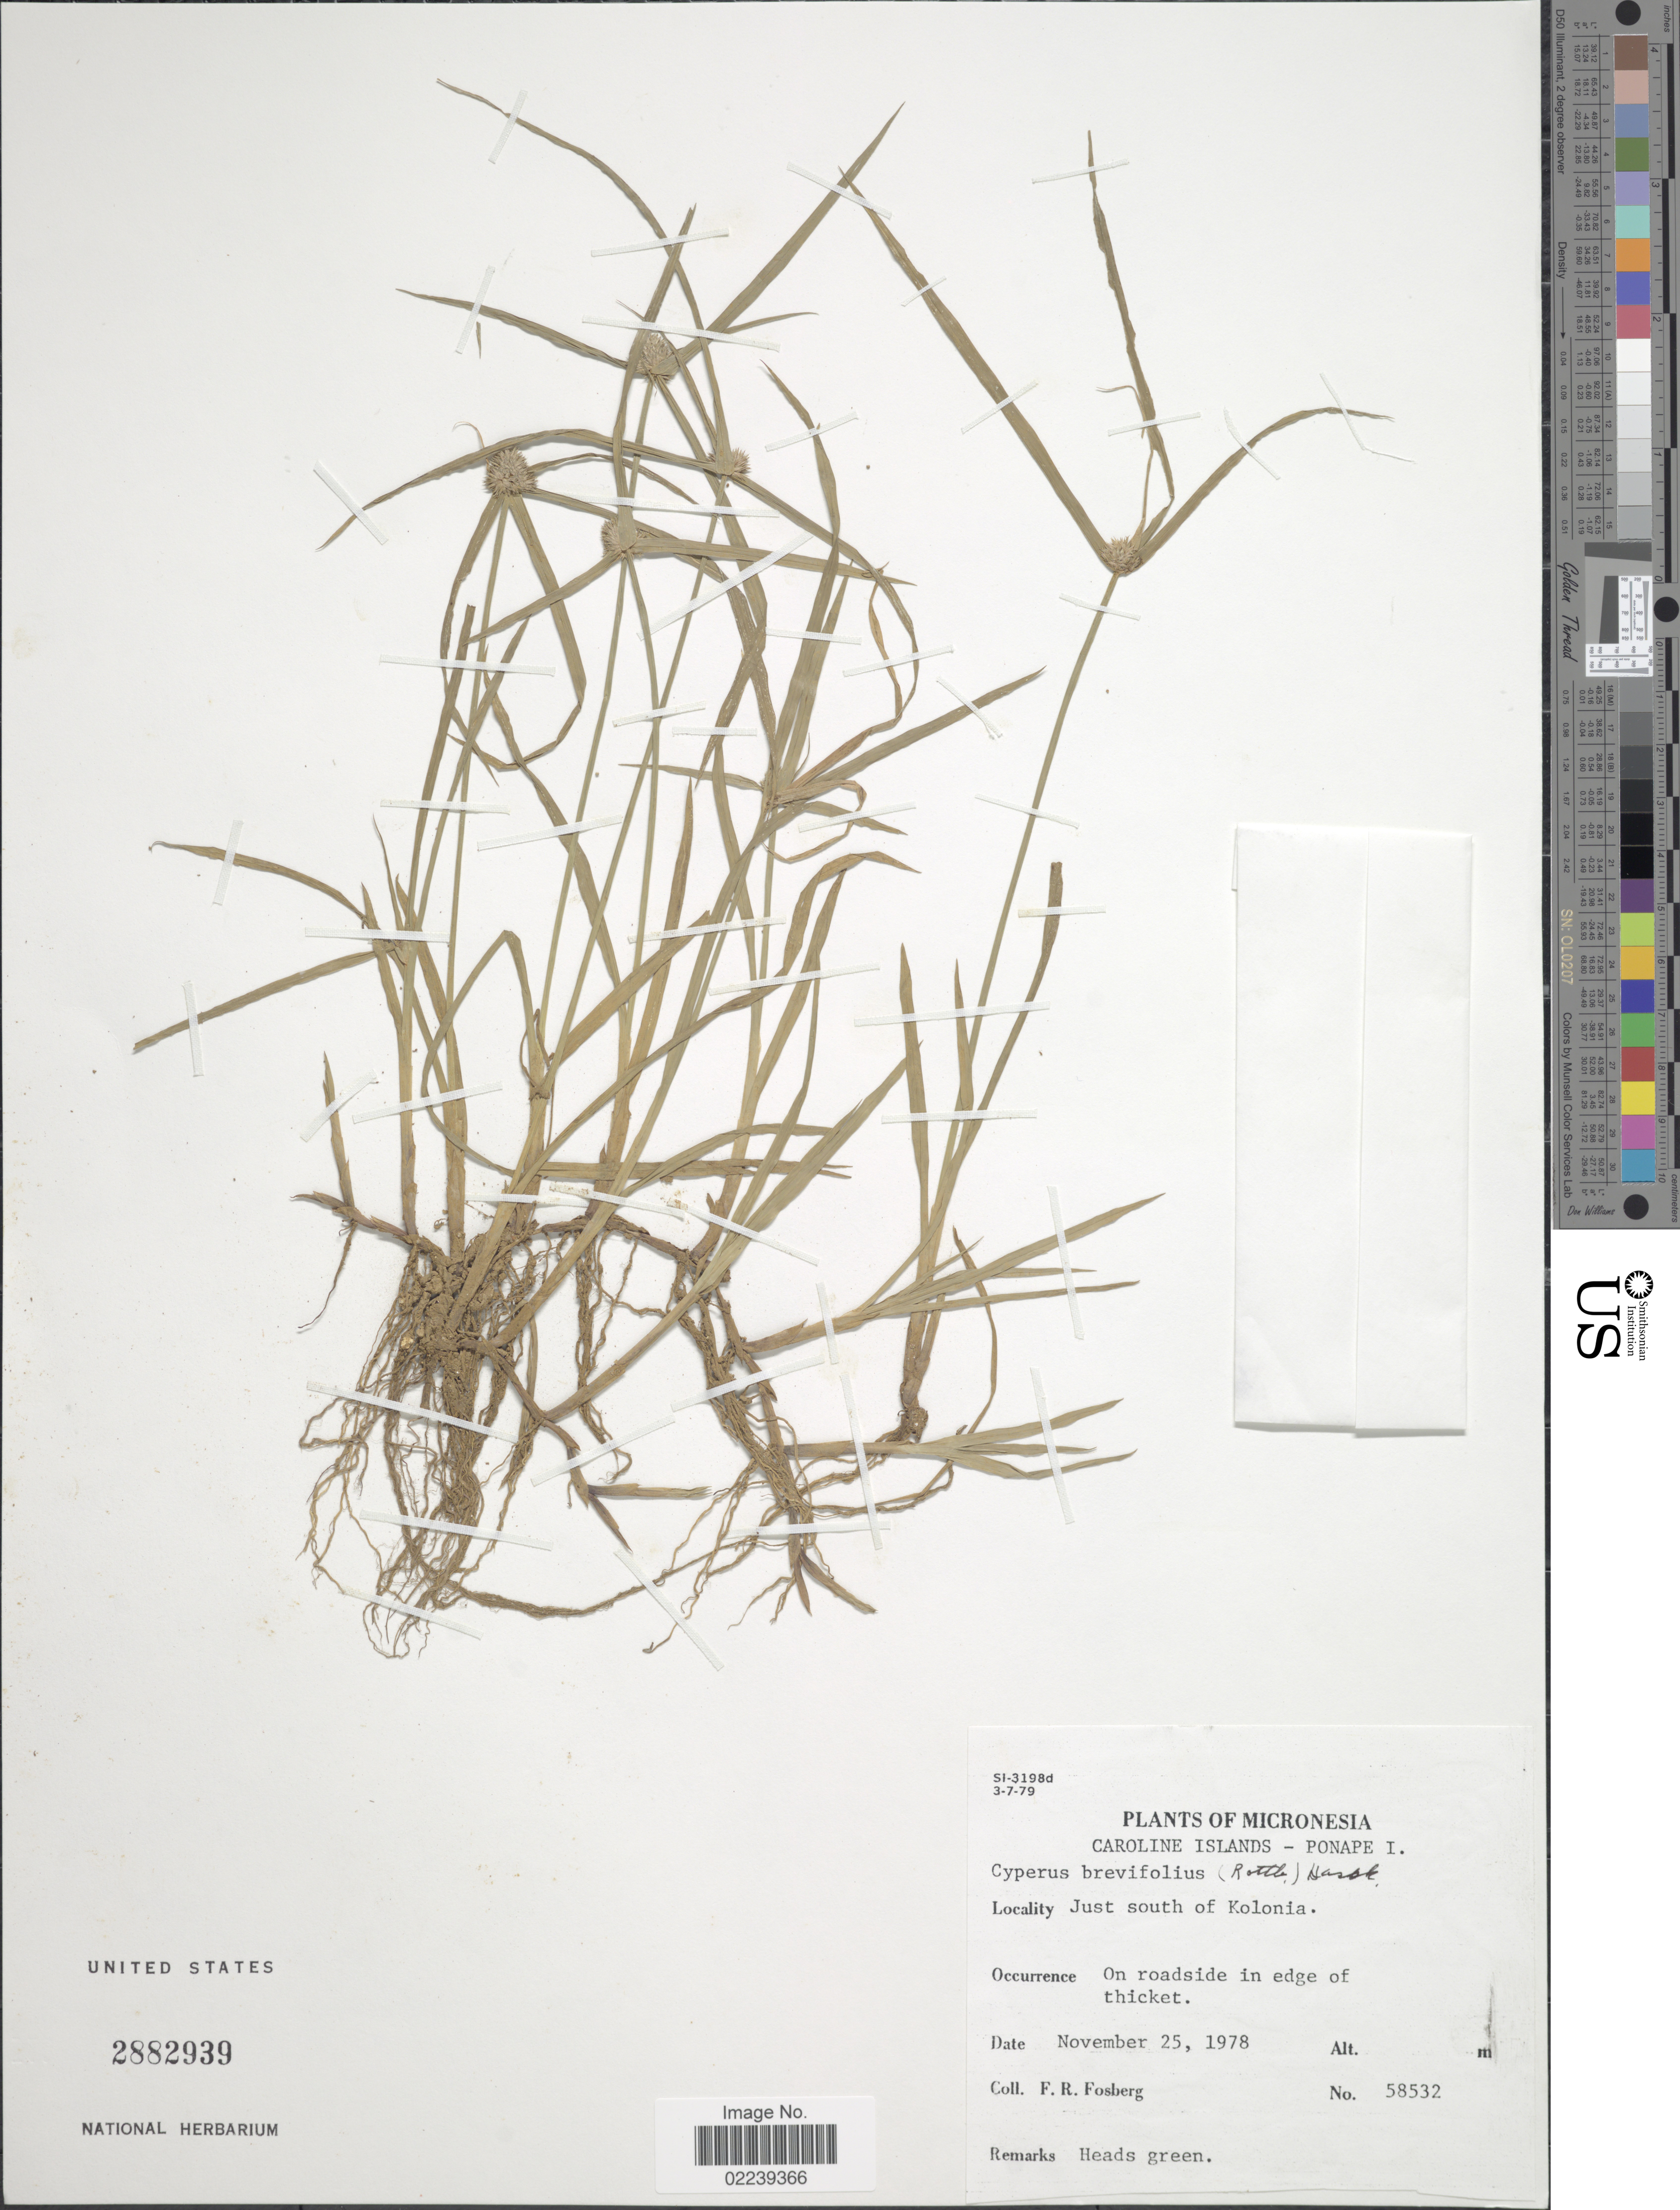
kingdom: Plantae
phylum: Tracheophyta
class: Liliopsida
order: Poales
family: Cyperaceae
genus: Cyperus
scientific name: Cyperus brevifolius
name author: (Rottb.) Hassk.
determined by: Strong, M. T., (US), Smithsonian Institution - National Museum of Natural History (UNITED STATES)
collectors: F. R. Fosberg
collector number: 58532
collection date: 1978-11-25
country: Micronesia, Federated States of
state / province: Pohnpei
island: Pohnpei [Ponape]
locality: Caroline Islands - Ponape I, Just south of Kolonia, On roadside in edge of thicket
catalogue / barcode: US 2882939